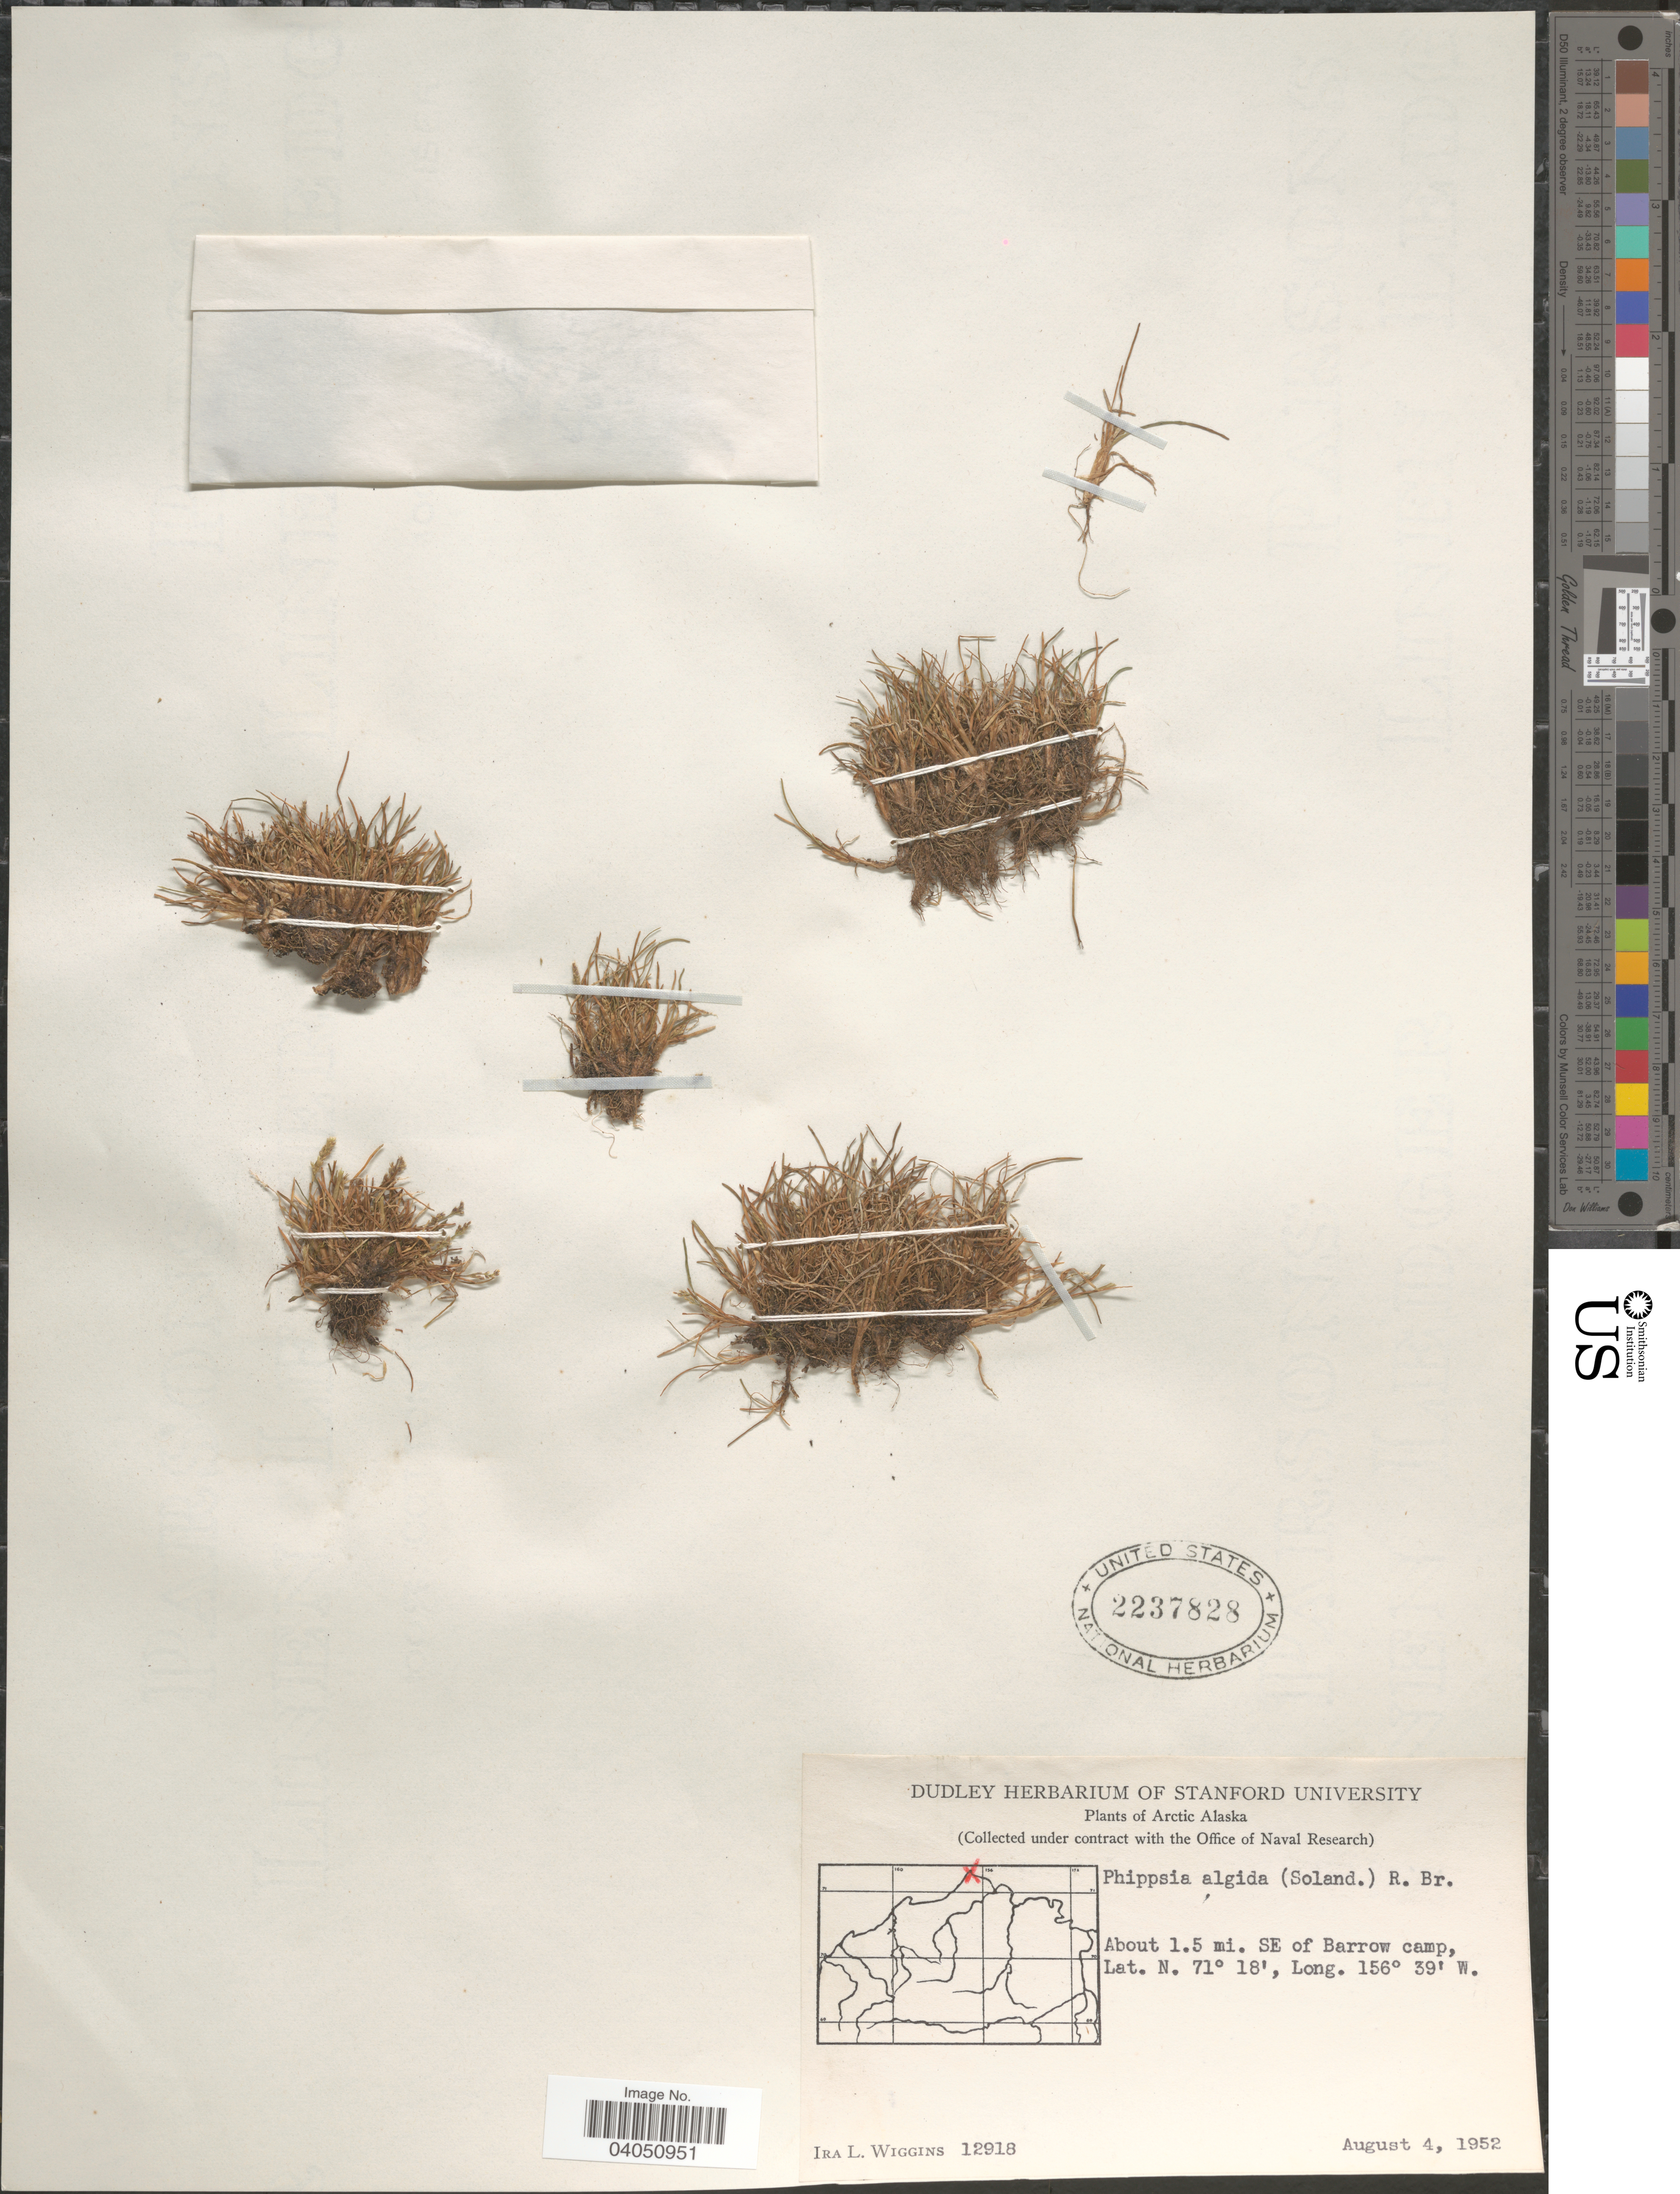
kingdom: Plantae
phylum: Tracheophyta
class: Liliopsida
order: Poales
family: Poaceae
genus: Phippsia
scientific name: Phippsia algida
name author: (Sol.) R. Br.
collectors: I. L. Wiggins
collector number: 12918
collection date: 1952-08-04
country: United States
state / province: Alaska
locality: Arctic Alaska. About 1.5 mi. SE of Barrow camp.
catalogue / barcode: US 2237828